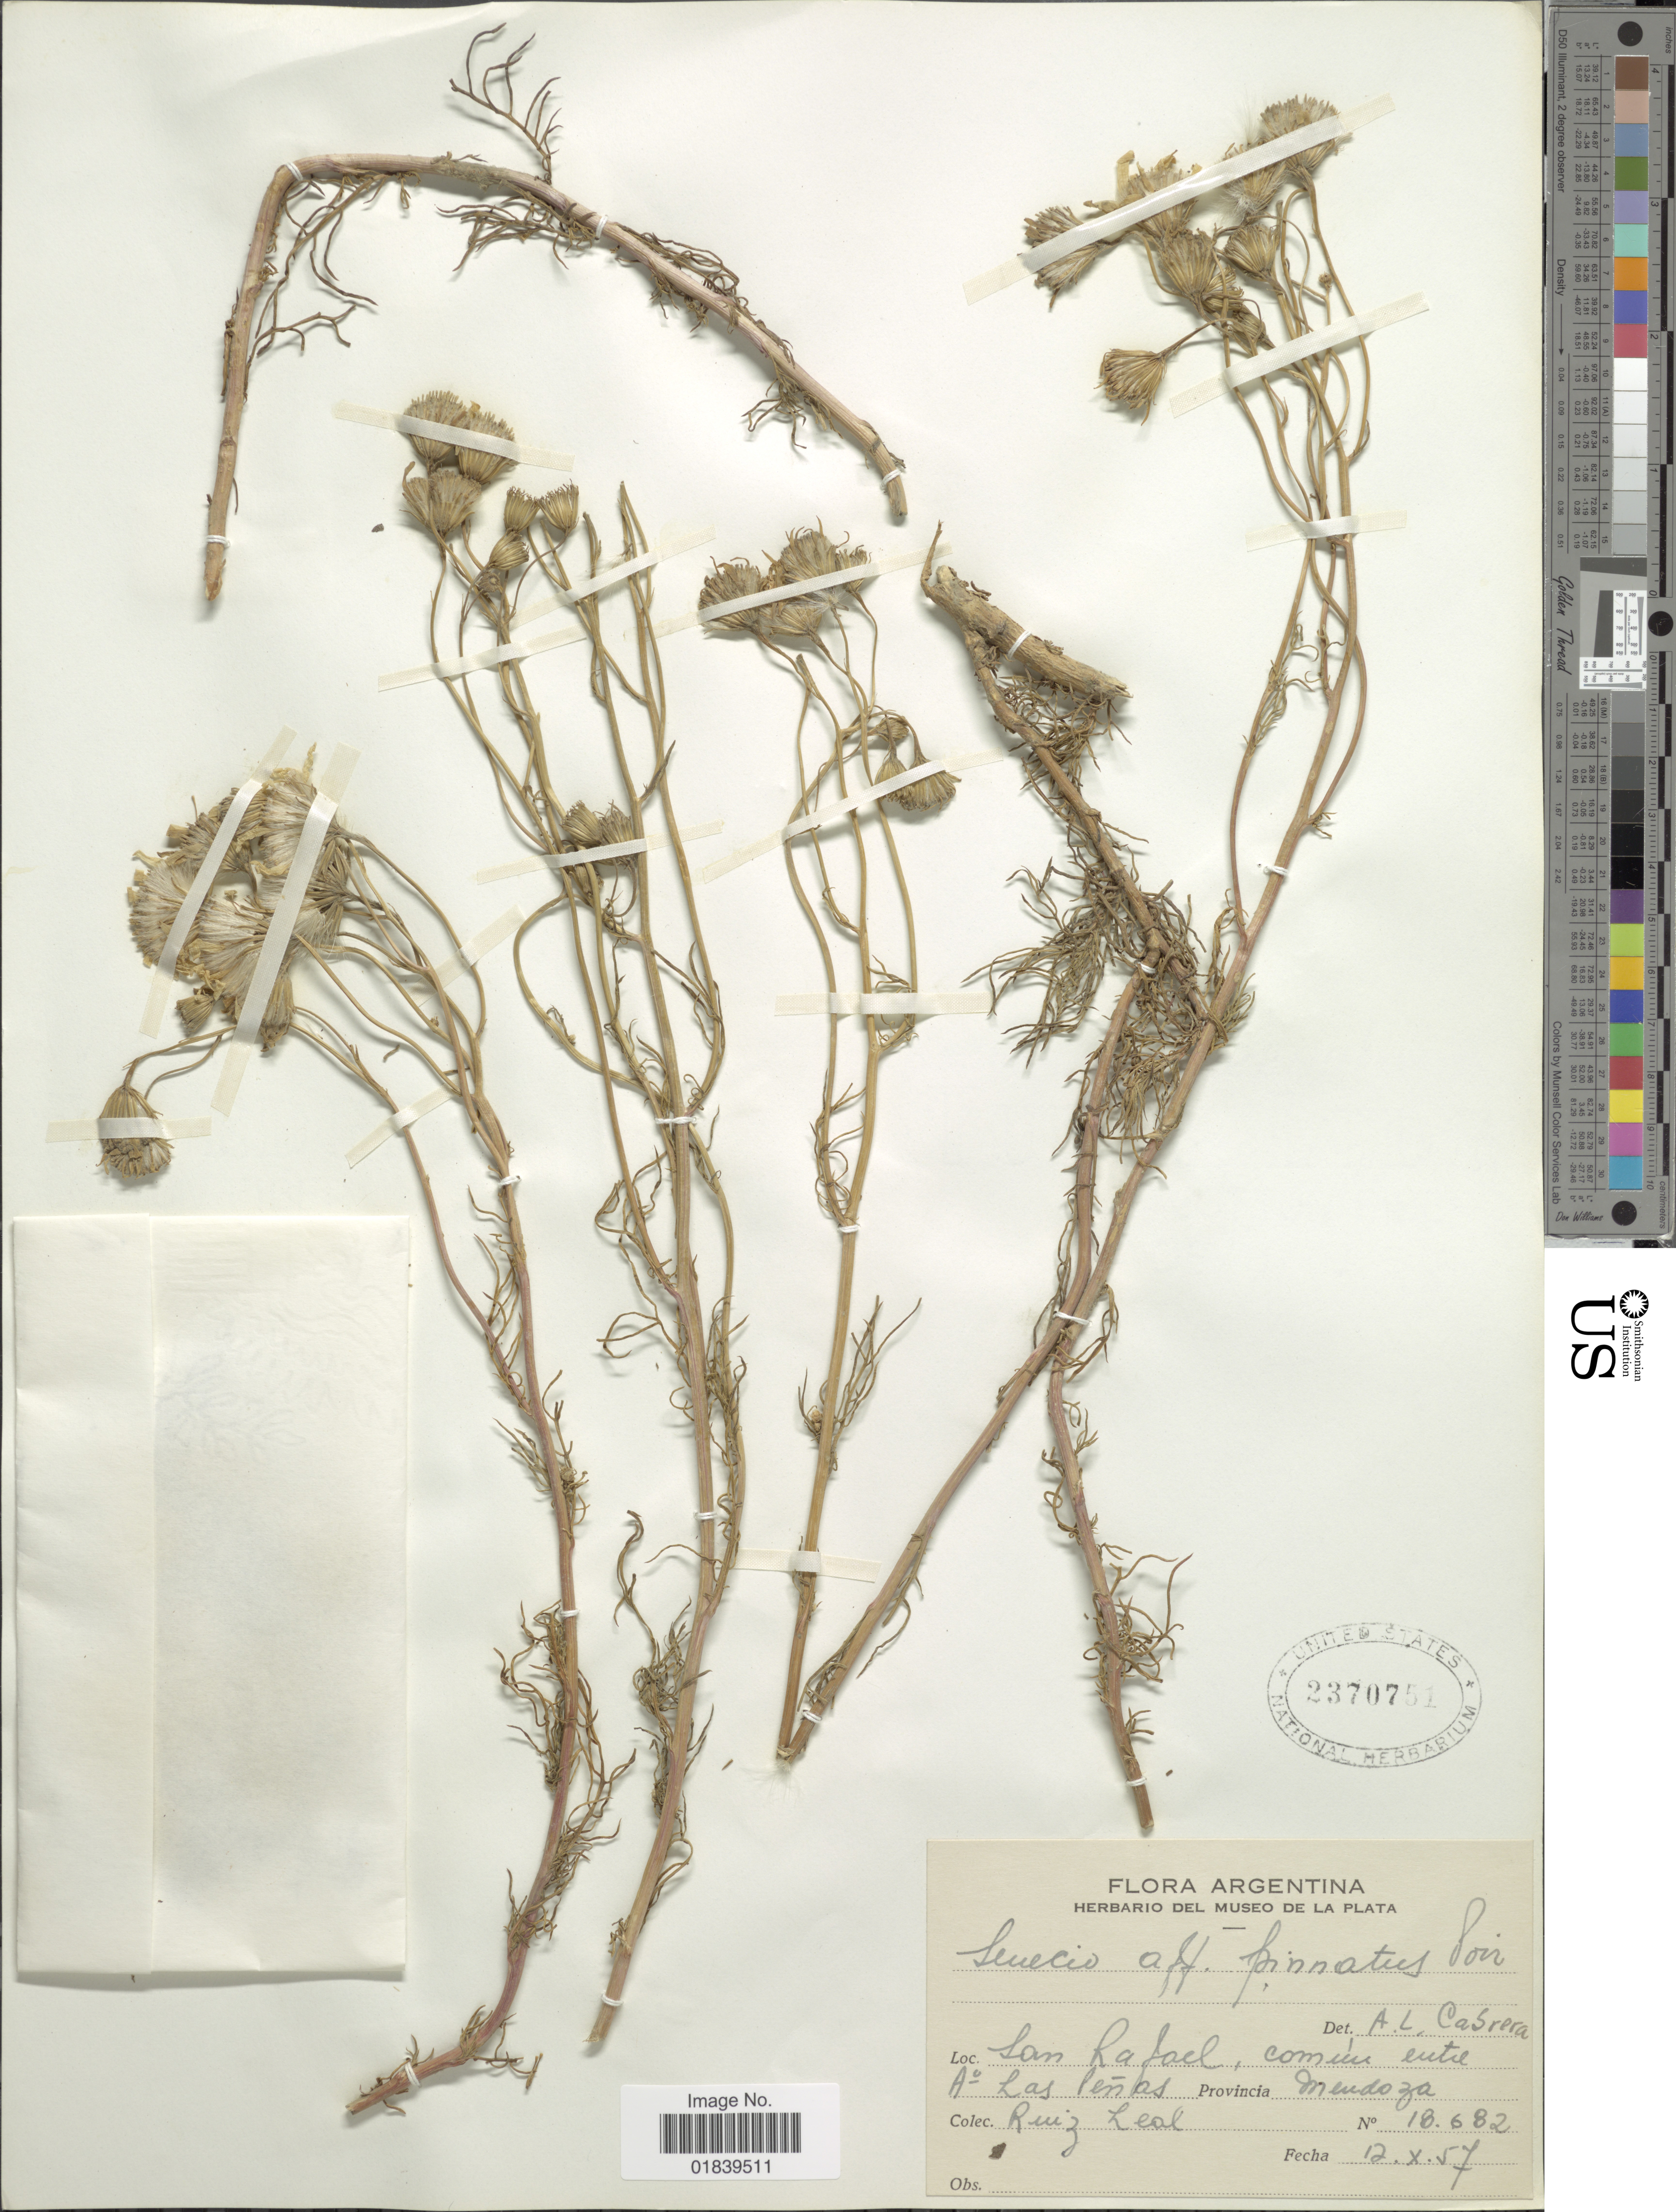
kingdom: Plantae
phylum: Tracheophyta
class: Magnoliopsida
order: Asterales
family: Asteraceae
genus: Senecio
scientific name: Senecio pinnatus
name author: Poir.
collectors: L. Ruiz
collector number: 18682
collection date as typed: Transcribed d/m/y: 12/10/57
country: Argentina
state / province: Mendoza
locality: San Rafael, comun entre A Las Penas, Provincia Mendoza.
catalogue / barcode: US 2370751